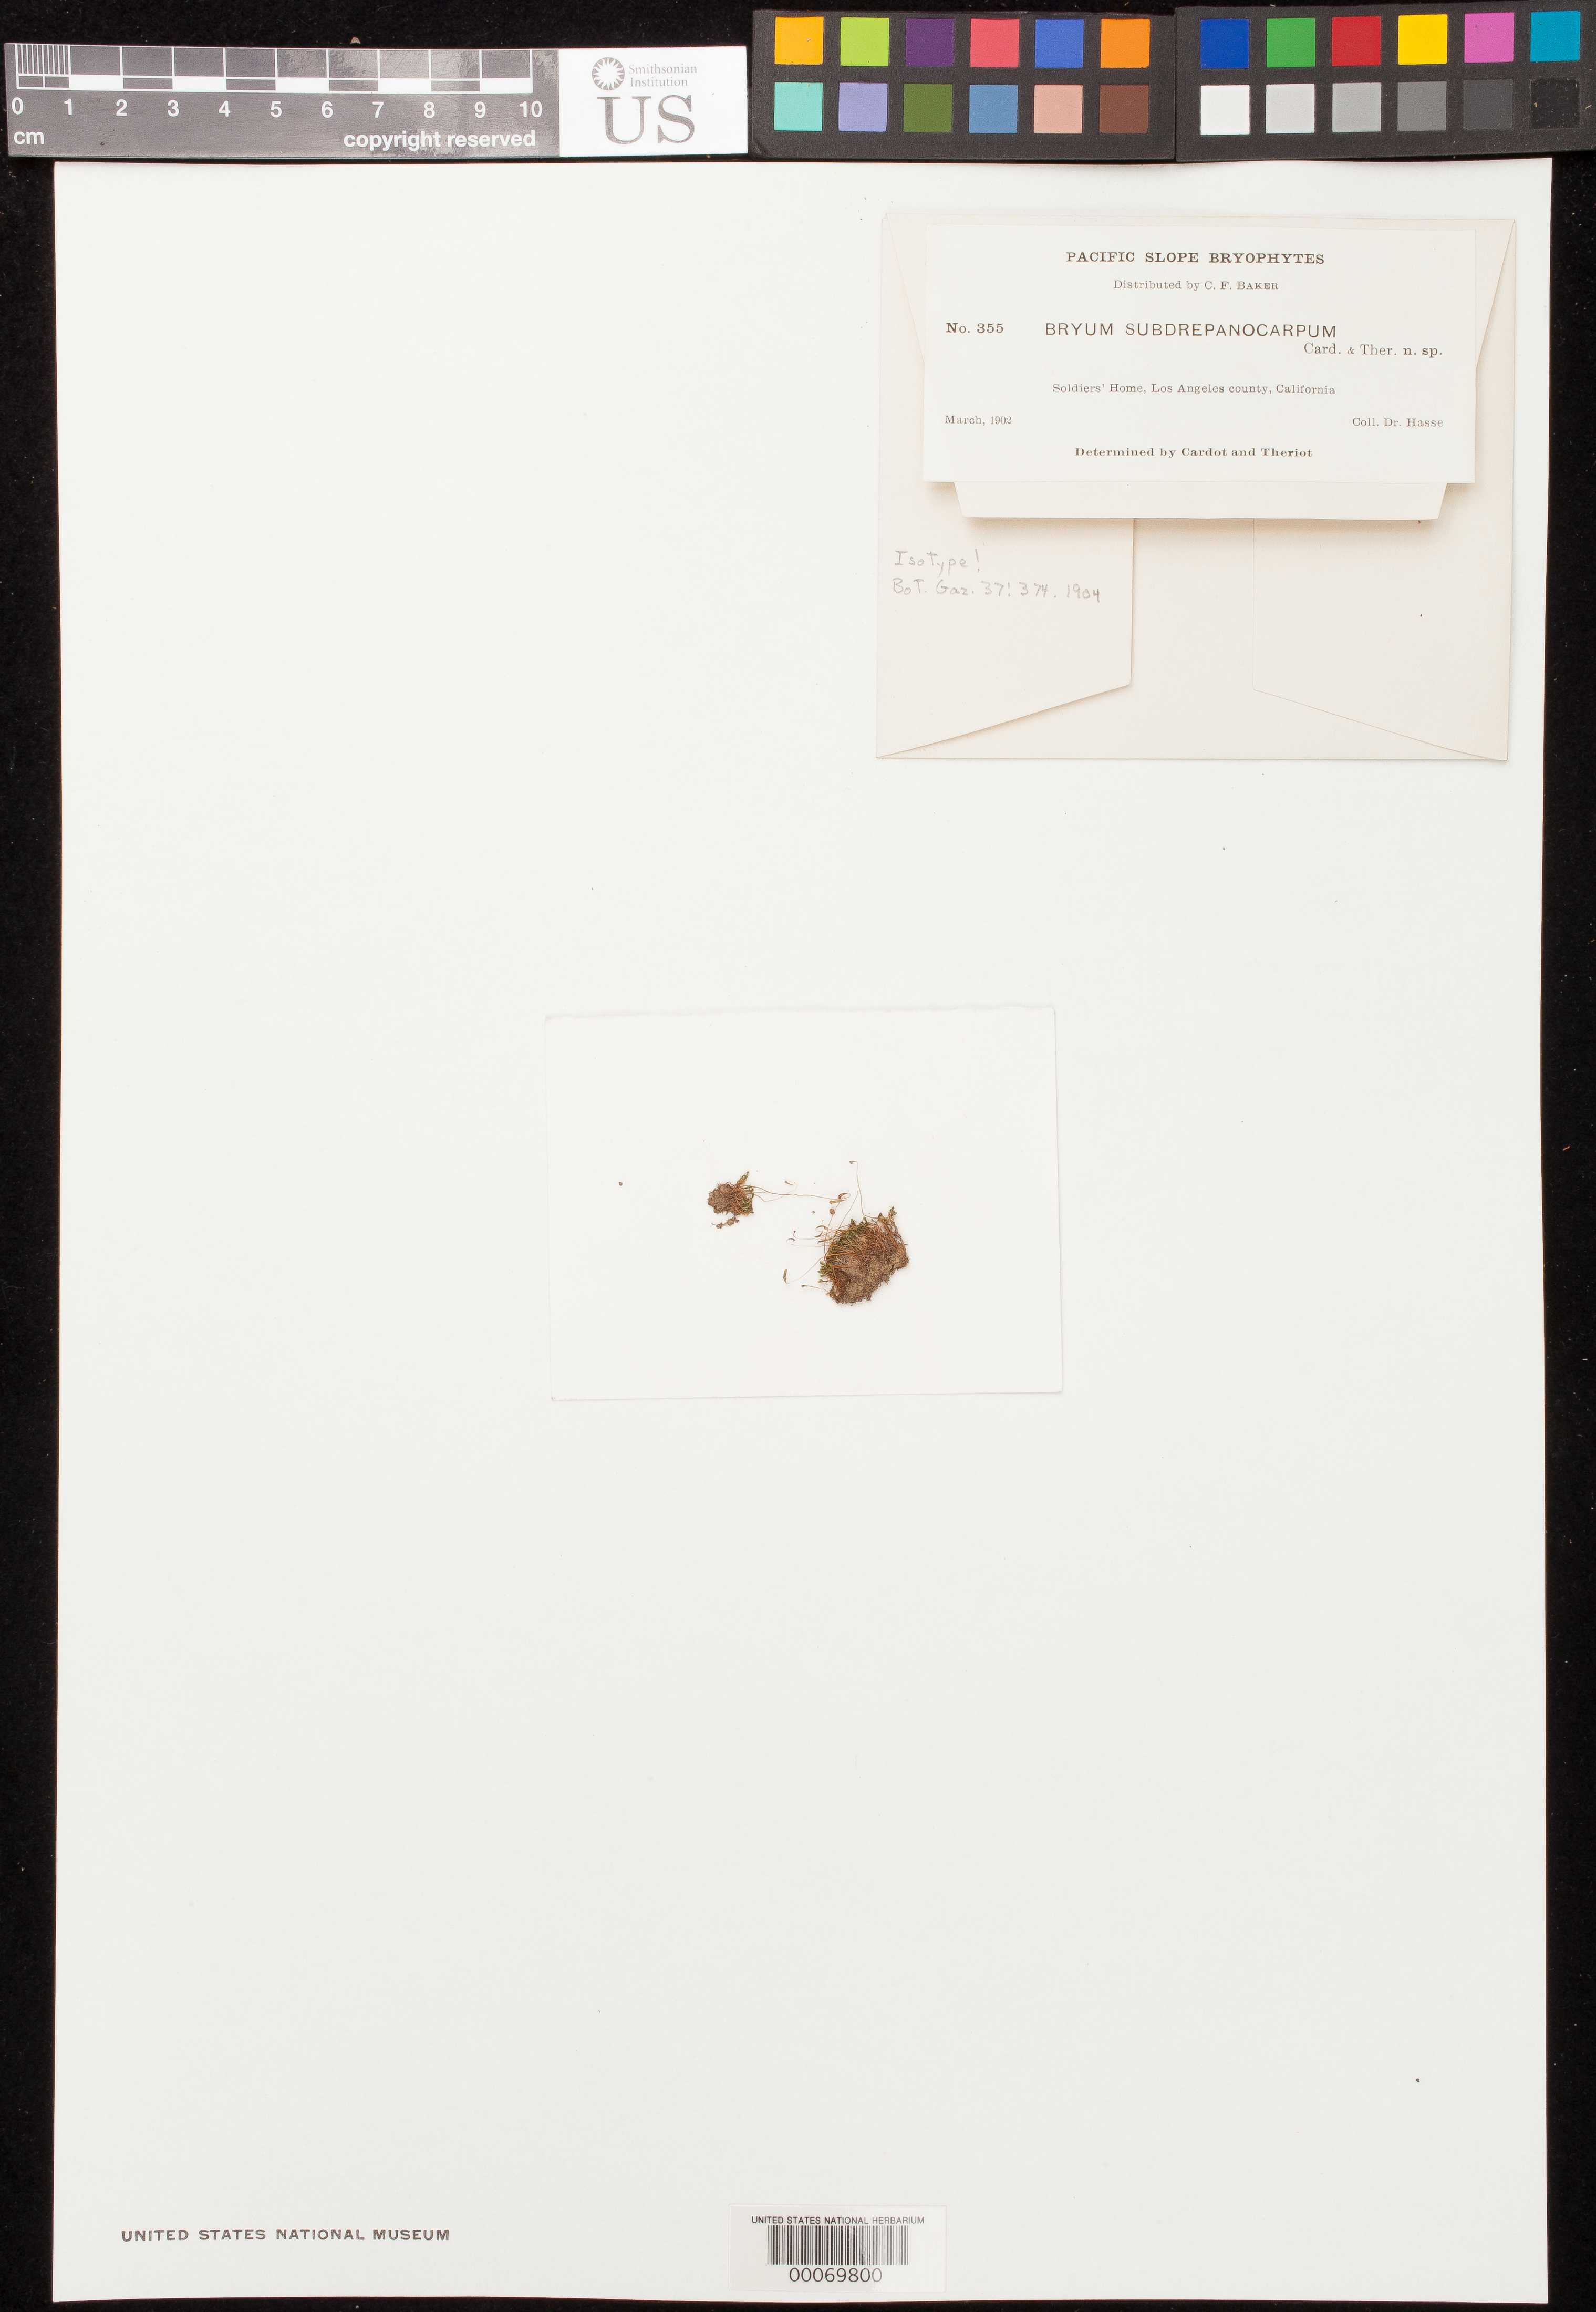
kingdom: Plantae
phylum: Bryophyta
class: Bryopsida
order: Bryales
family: Bryaceae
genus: Bryum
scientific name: Bryum subdrepanocarpum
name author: Cardot & Thér.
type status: Isotype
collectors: H. E. Hasse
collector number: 355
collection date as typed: Mar 1902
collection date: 1902-03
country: United States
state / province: California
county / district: Los Angeles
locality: Soldiers Home.